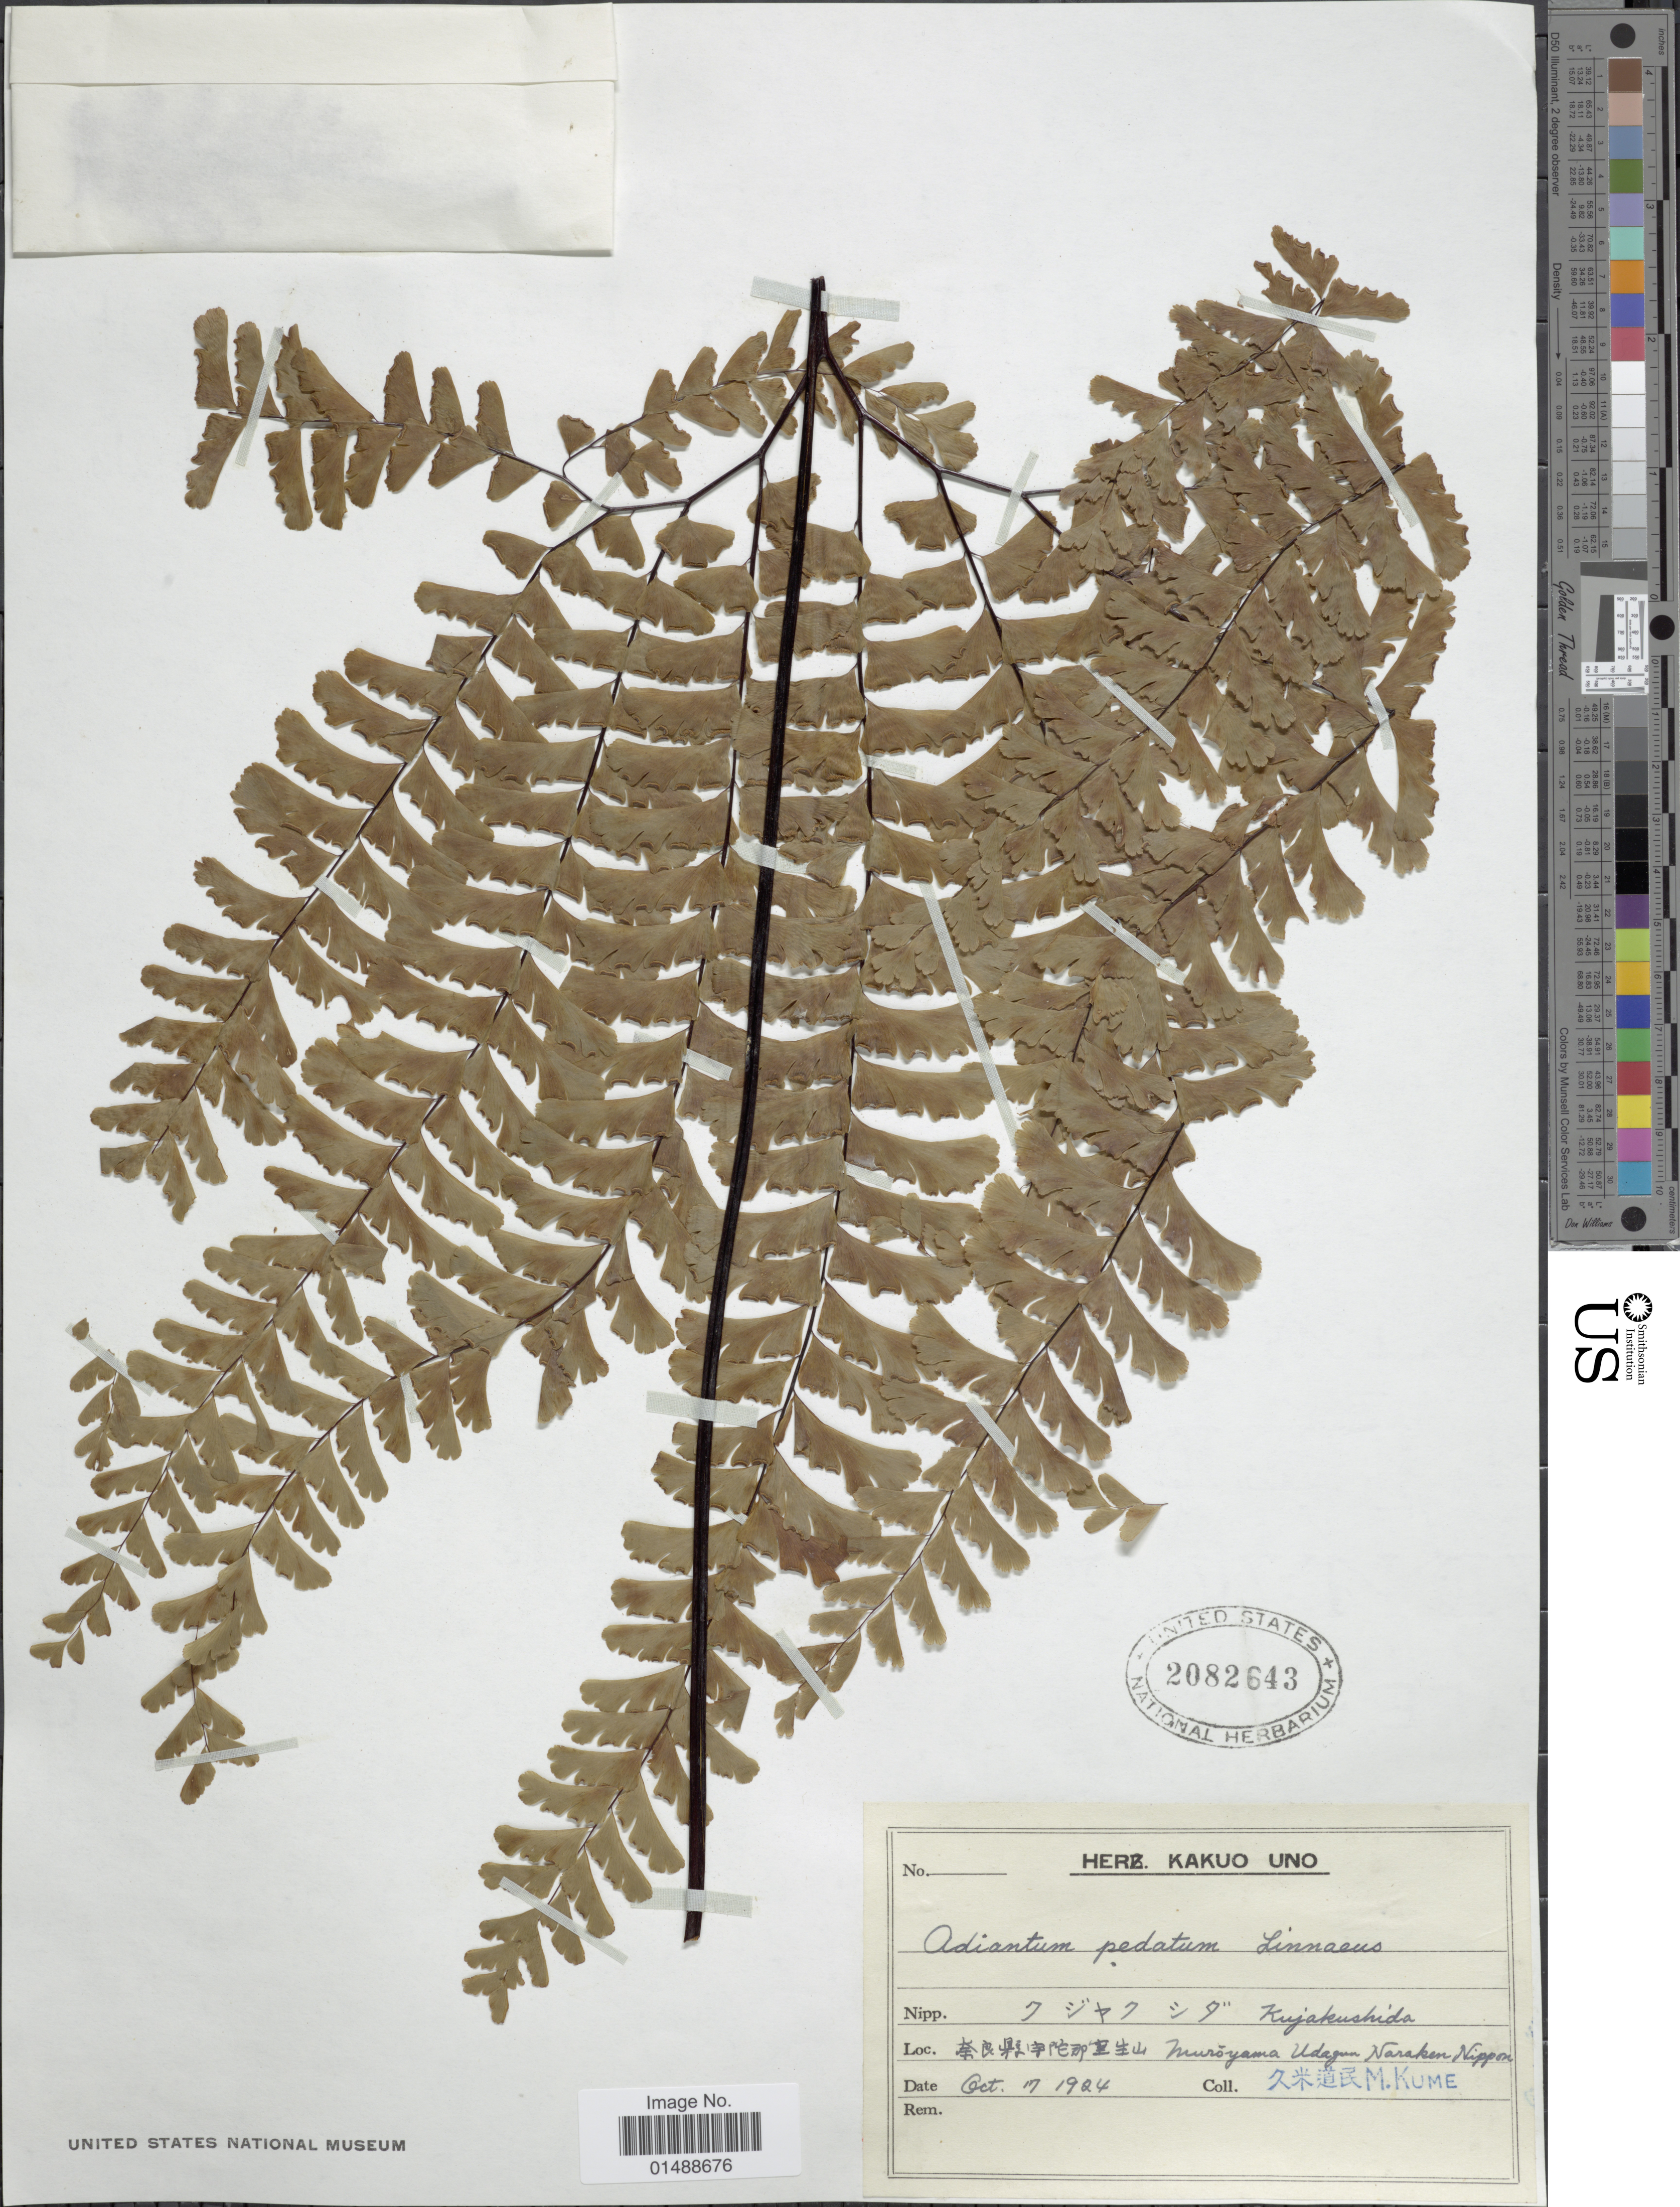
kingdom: Plantae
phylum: Tracheophyta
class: Polypodiopsida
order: Polypodiales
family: Pteridaceae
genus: Adiantum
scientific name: Adiantum pedatum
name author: L.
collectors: M. Kume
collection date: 1924-10-17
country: Japan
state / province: Nara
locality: Japan, Murayama, Uda-gun Nara-ken, Nippon.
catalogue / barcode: US 2082643